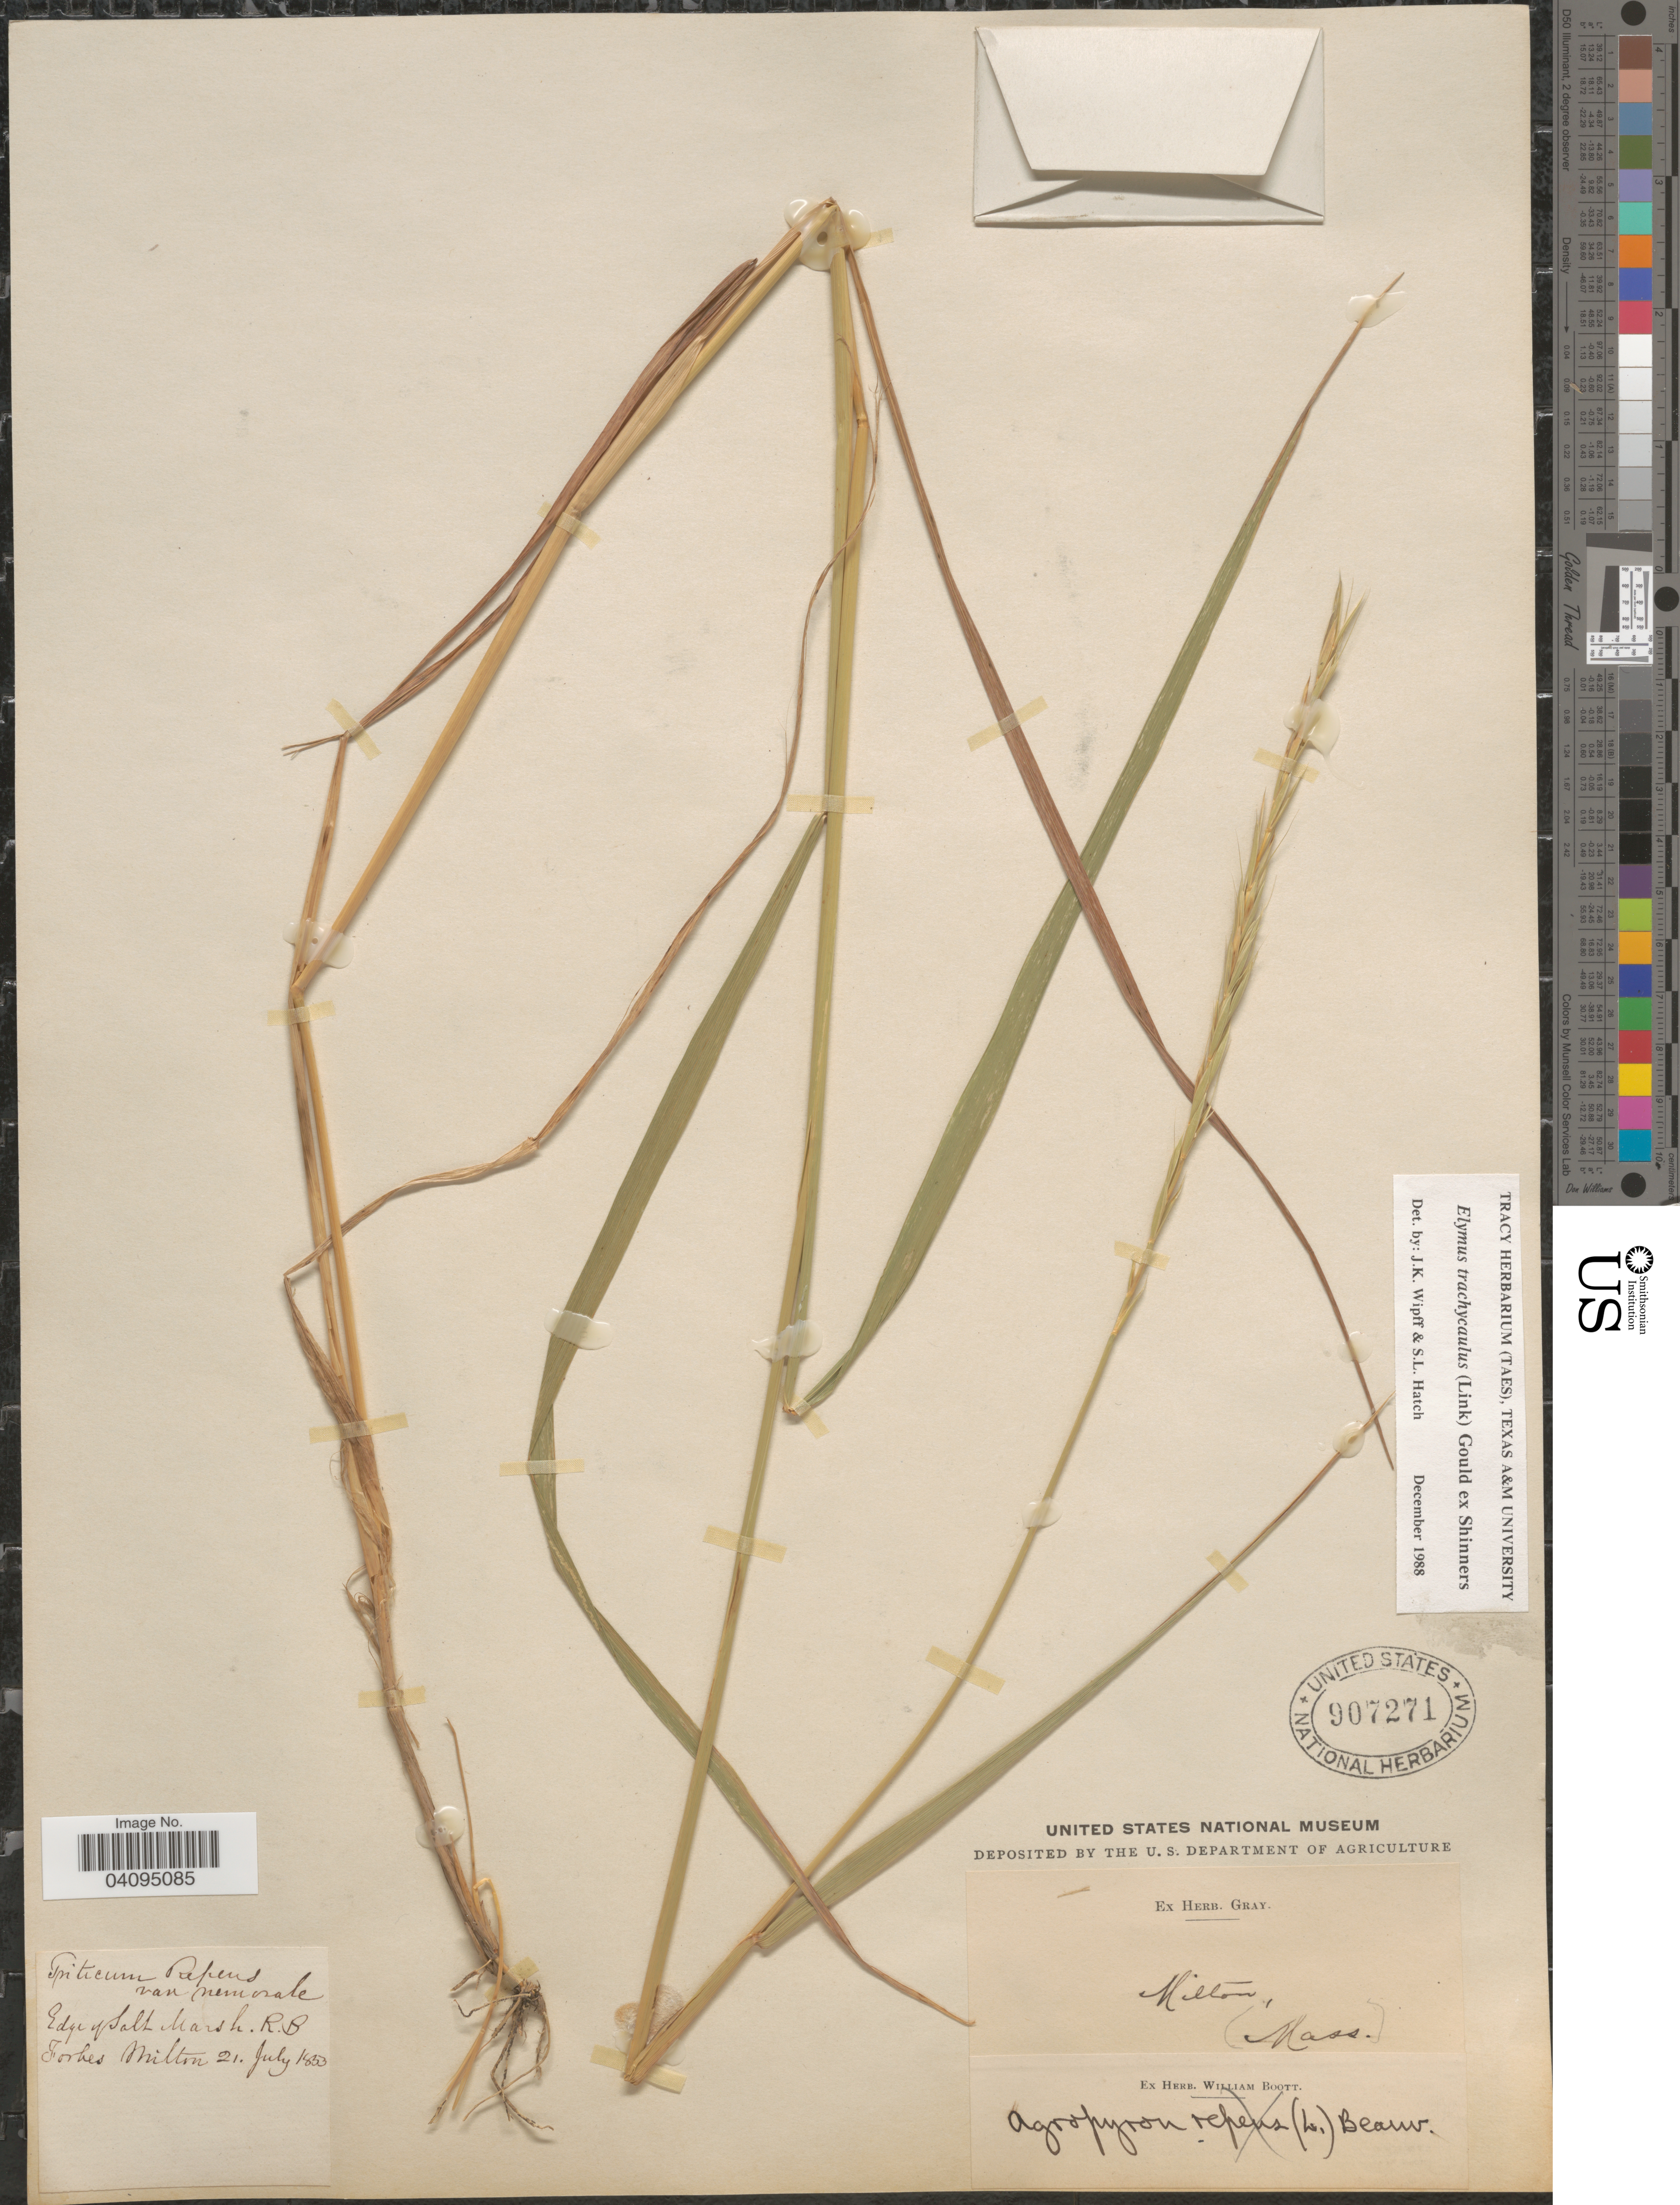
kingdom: Plantae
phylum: Tracheophyta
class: Liliopsida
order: Poales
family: Poaceae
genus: Elymus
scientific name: Elymus trachycaulus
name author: (Link) Gould ex Shinners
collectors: ex herb. Gray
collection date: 1853-07-21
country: United States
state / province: Massachusetts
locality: Forbes Milton.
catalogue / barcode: US 907271